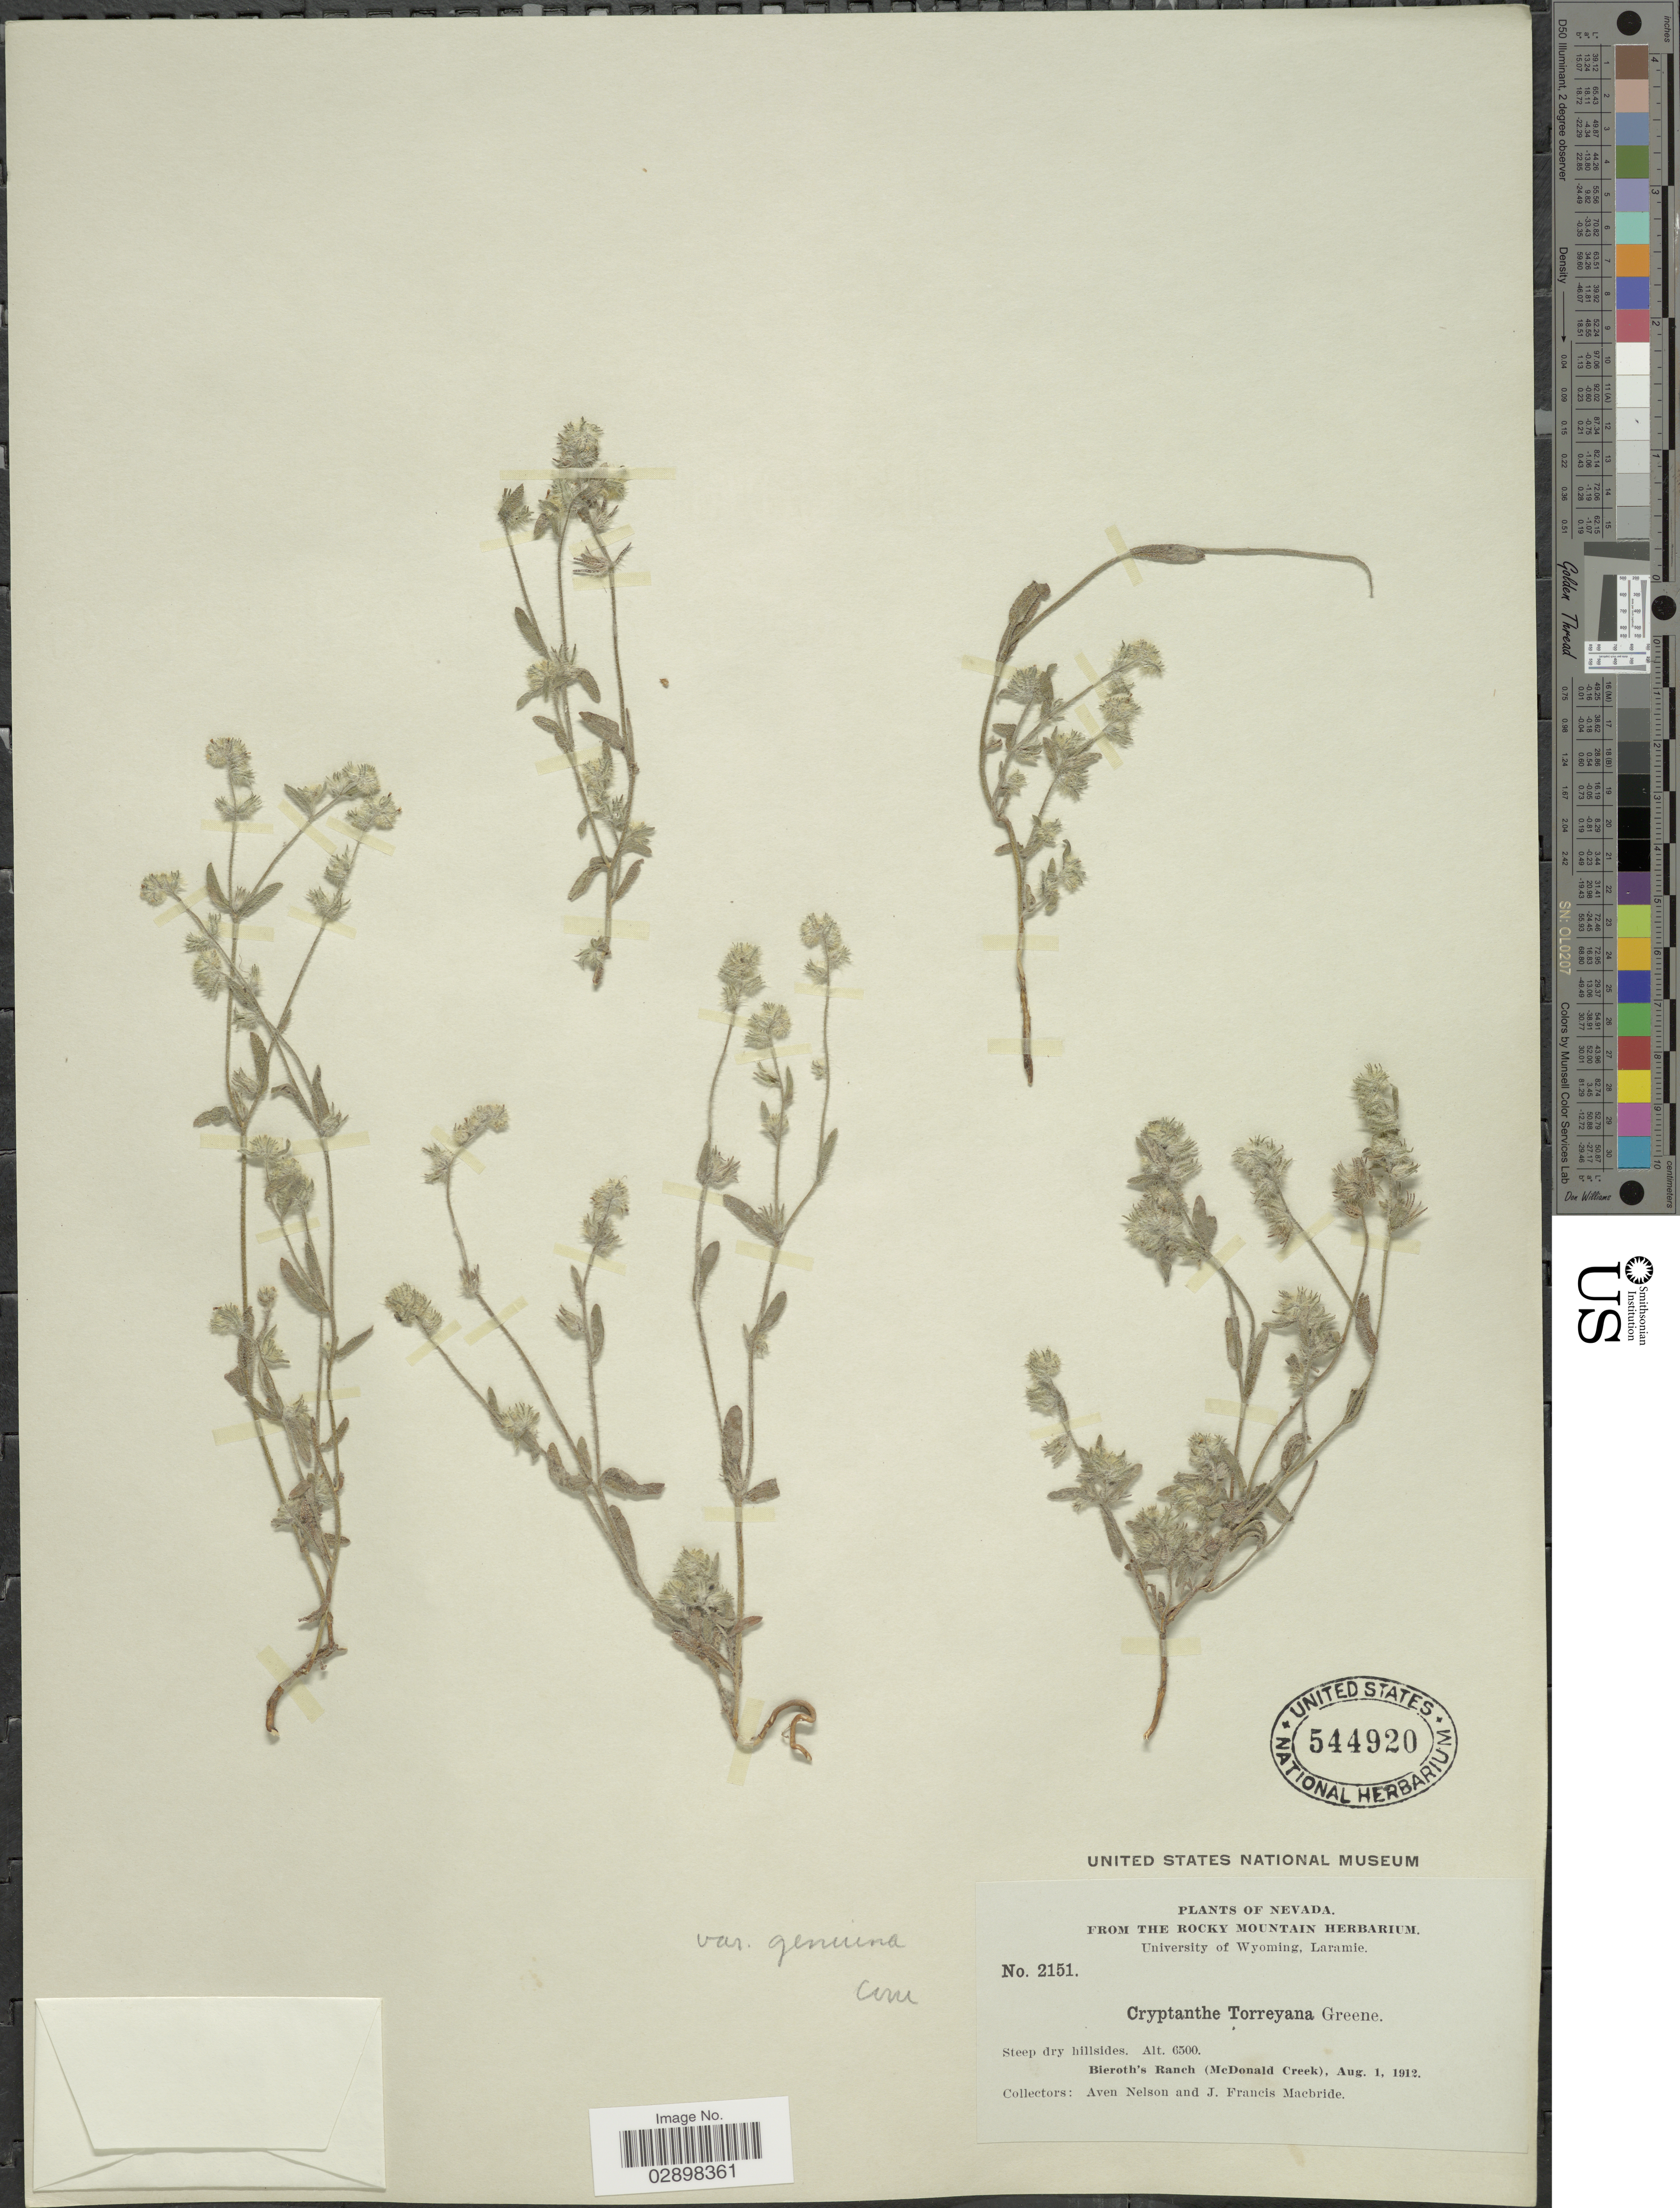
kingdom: Plantae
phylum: Tracheophyta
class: Magnoliopsida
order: Boraginales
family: Boraginaceae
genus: Cryptantha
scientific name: Cryptantha torreyana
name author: (A. Gray) S.W. Greene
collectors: A. Nelson & J. F. Macbride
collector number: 2151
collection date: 1912-08-01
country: United States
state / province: Nevada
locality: Bieroth's Ranch (McDonald Creek).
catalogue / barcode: US 544920